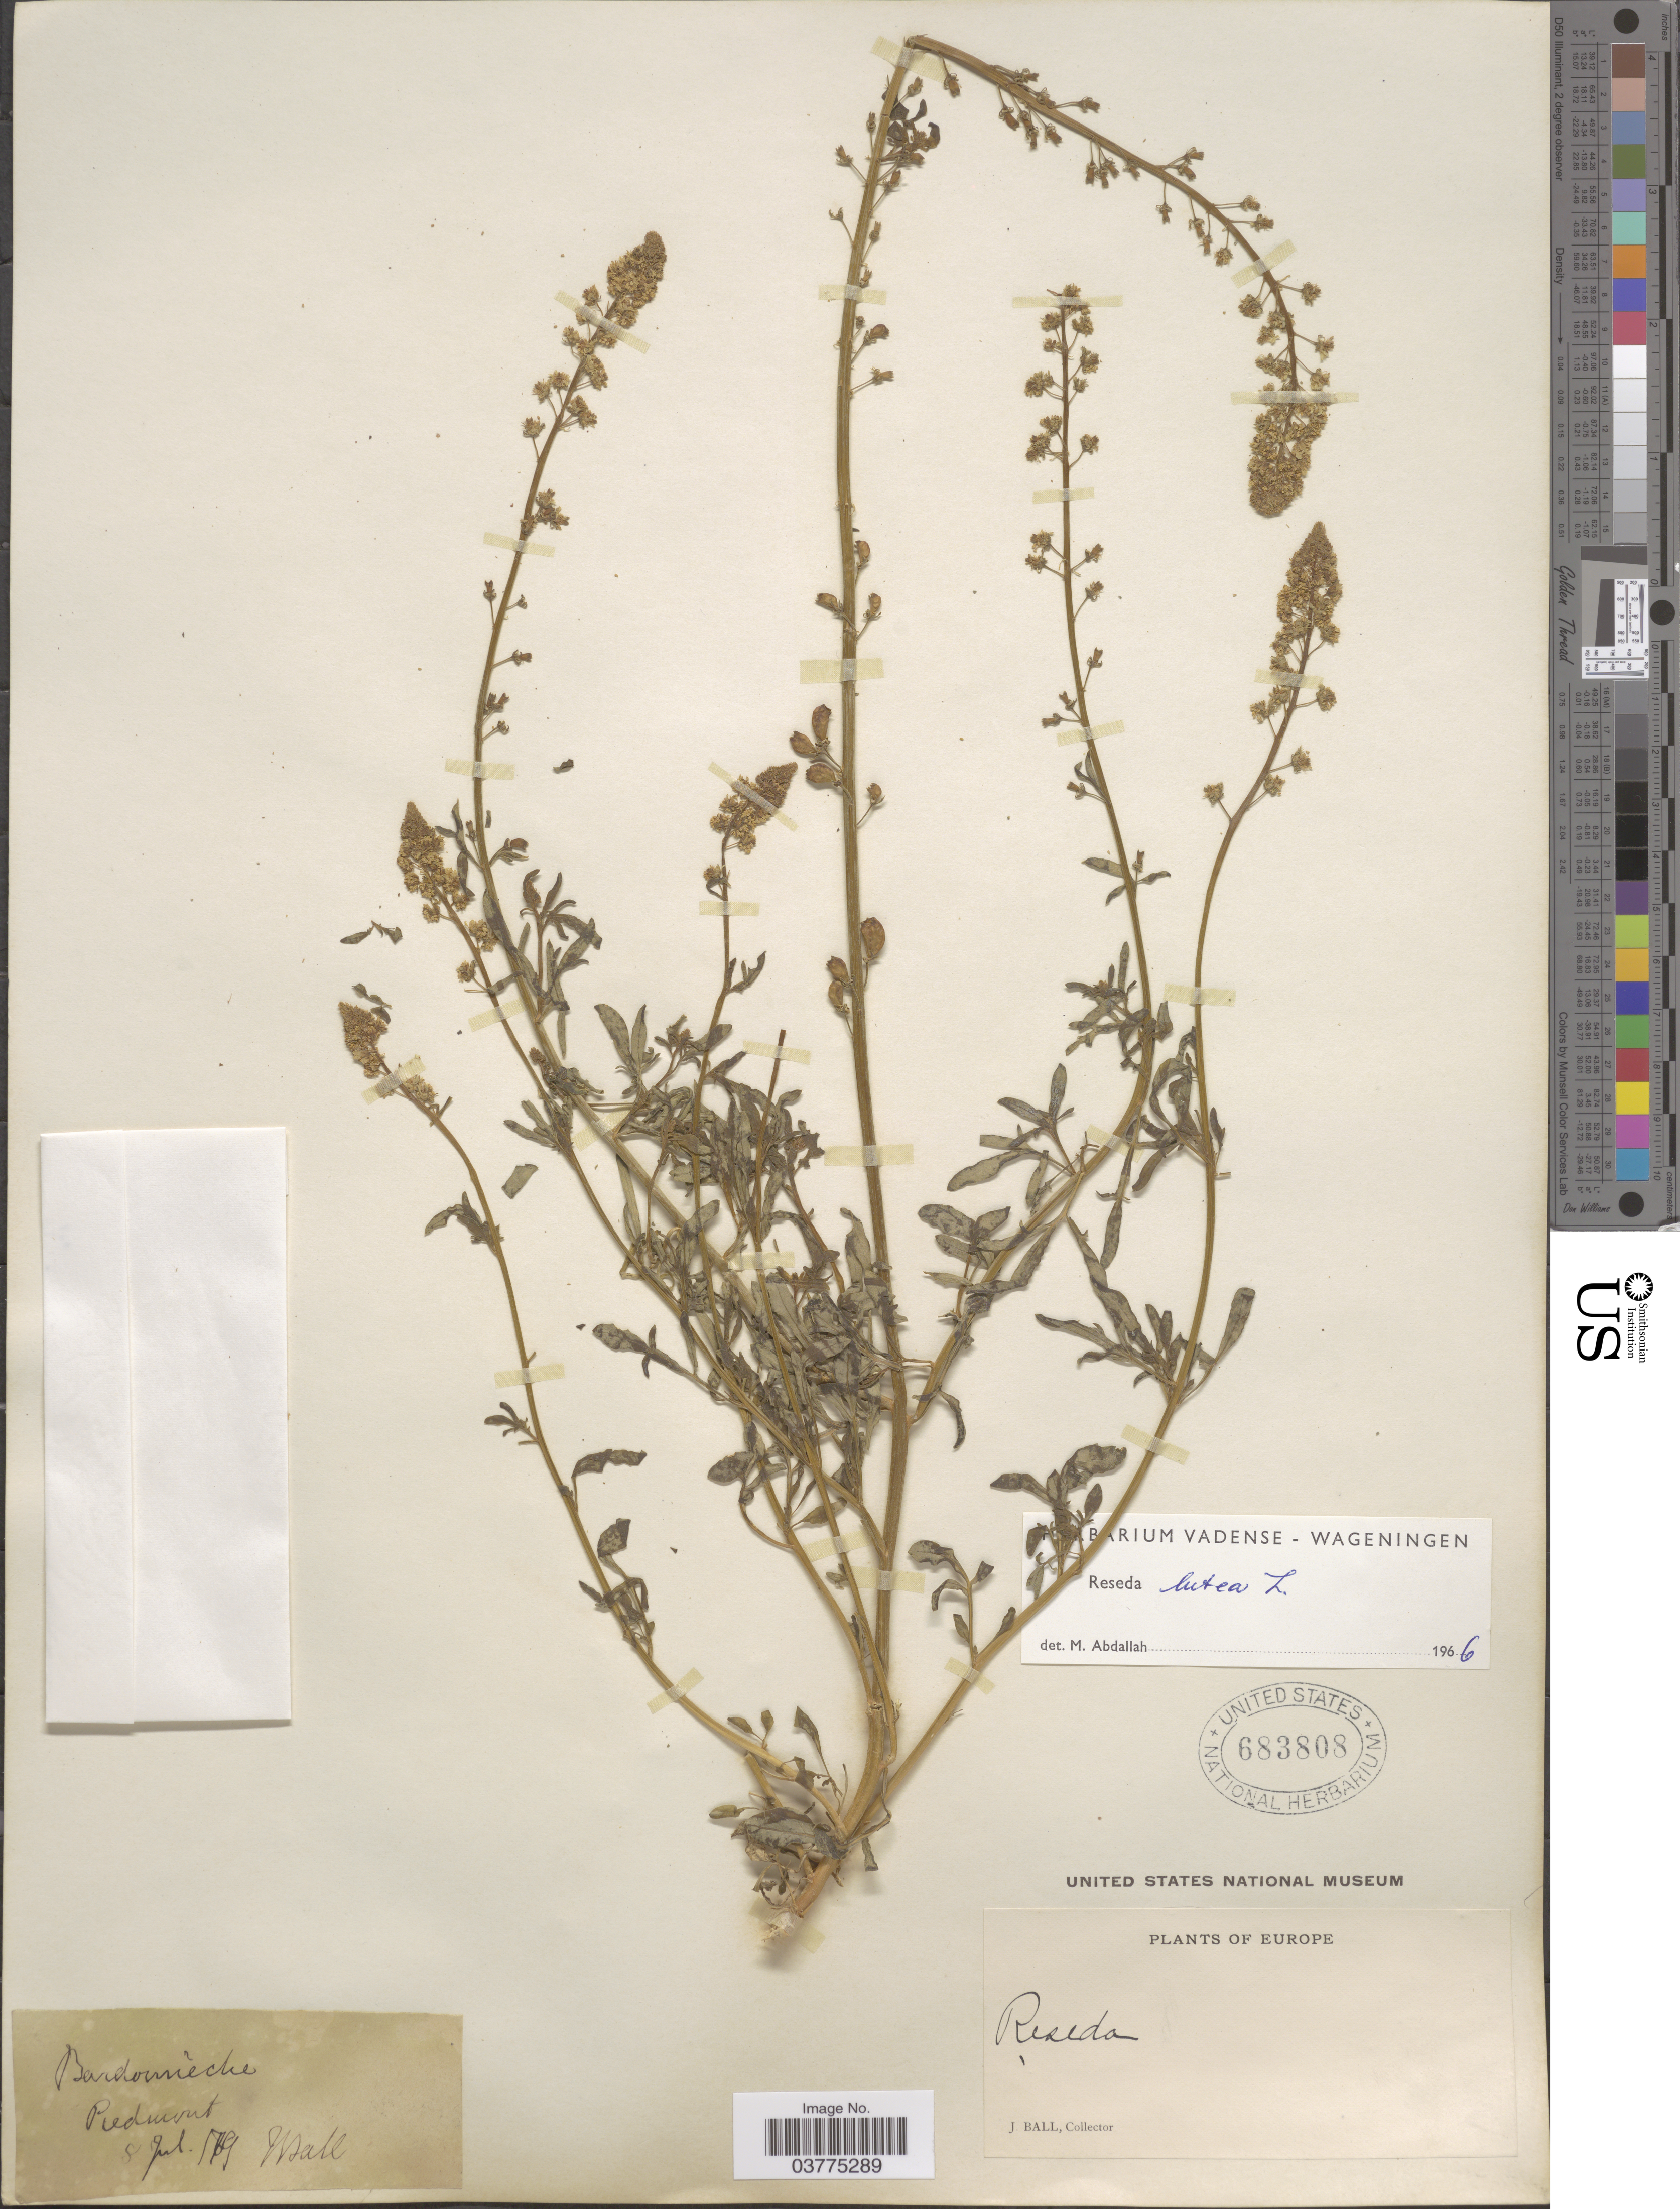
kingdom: Plantae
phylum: Tracheophyta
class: Magnoliopsida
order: Brassicales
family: Resedaceae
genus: Reseda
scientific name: Reseda lutea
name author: L.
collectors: J. Ball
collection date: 1769-07-08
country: Italy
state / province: Piedmont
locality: Bardonneche.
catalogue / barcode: US 683808